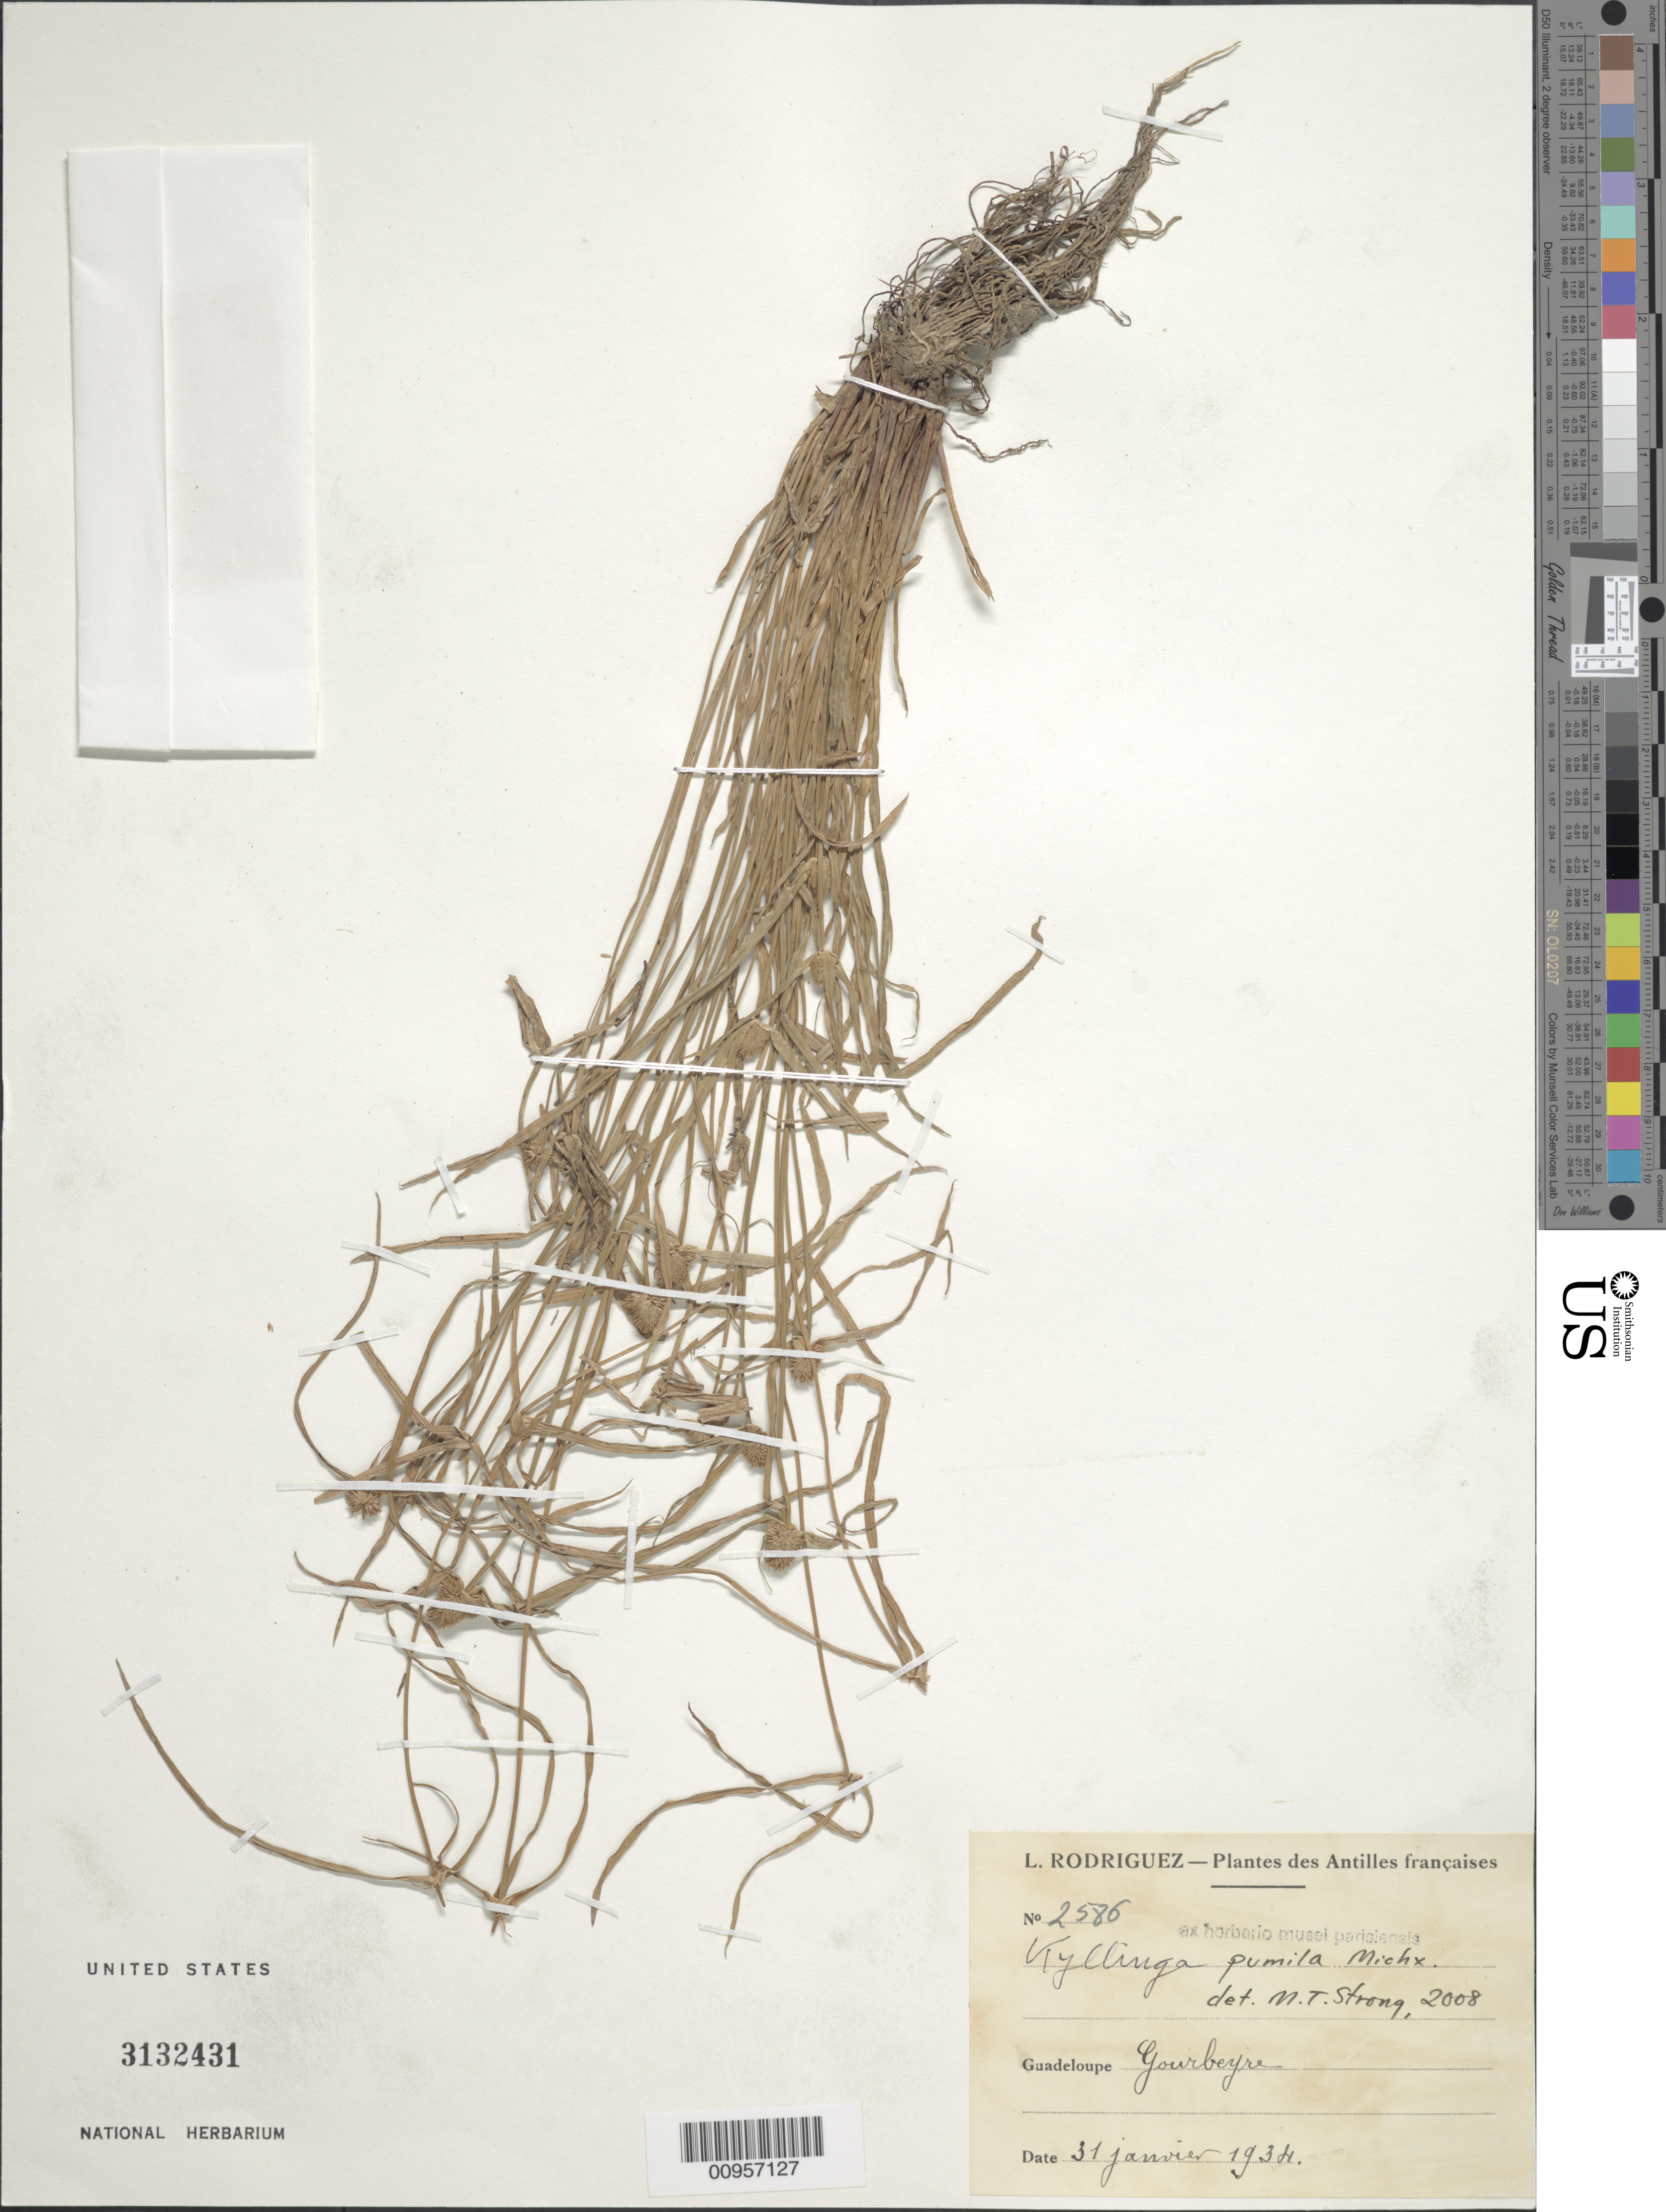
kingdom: Plantae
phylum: Tracheophyta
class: Liliopsida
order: Poales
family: Cyperaceae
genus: Cyperus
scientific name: Cyperus hortensis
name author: (Salzm. ex Steud.) Dorr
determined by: Strong, Mark T., (BOT), Smithsonian Institution - National Museum of Natural History (UNITED STATES)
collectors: L. Rodriguez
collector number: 2586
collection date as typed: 31 Jan 1934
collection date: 1934-01-31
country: Guadeloupe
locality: Gourbeyre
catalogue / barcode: US 3132431